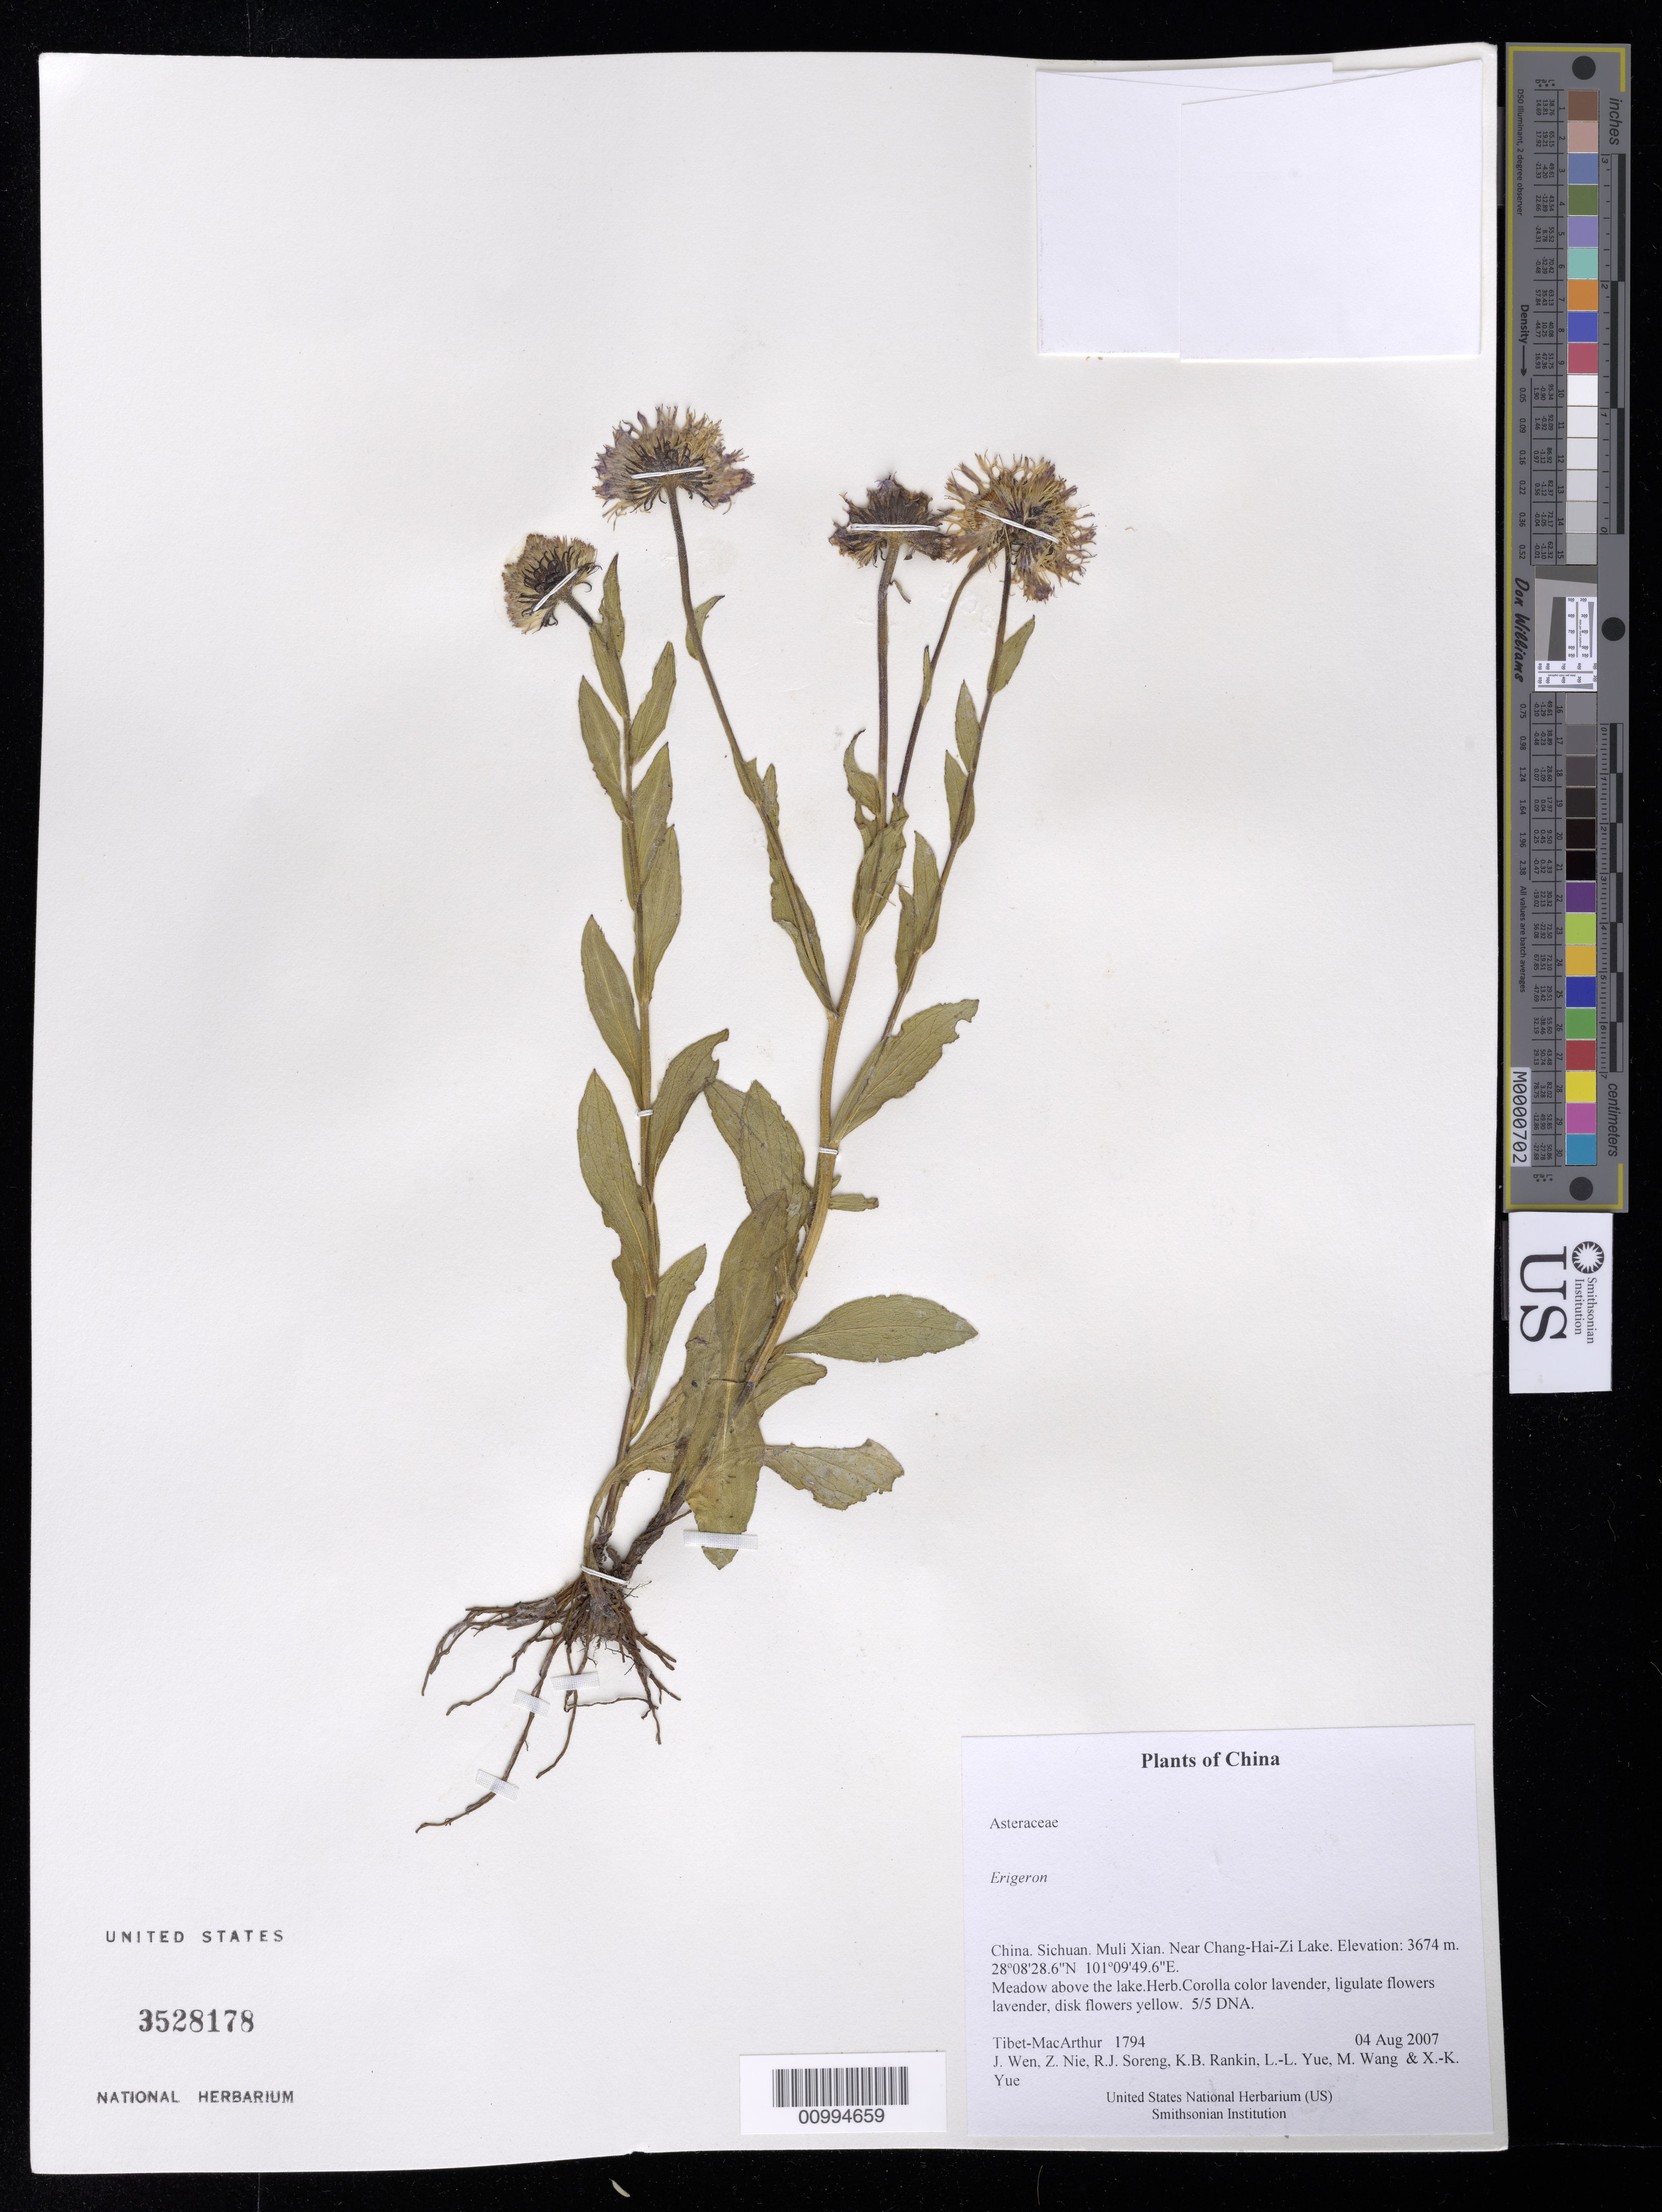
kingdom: Plantae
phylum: Tracheophyta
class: Magnoliopsida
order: Asterales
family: Asteraceae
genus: Erigeron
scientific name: Erigeron sp.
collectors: Tibet-MacArthur, J. Wen, Z. Nie, R. J. Soreng, K. Rankin, L. Yue, M. Wang & X. Yue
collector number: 1794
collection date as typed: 04 Aug 2007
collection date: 2007-08-04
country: China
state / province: Sichuan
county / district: Muli Xian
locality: Near Chang-Hai-Zi Lake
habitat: Meadow above the lake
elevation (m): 3674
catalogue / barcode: US 3528178